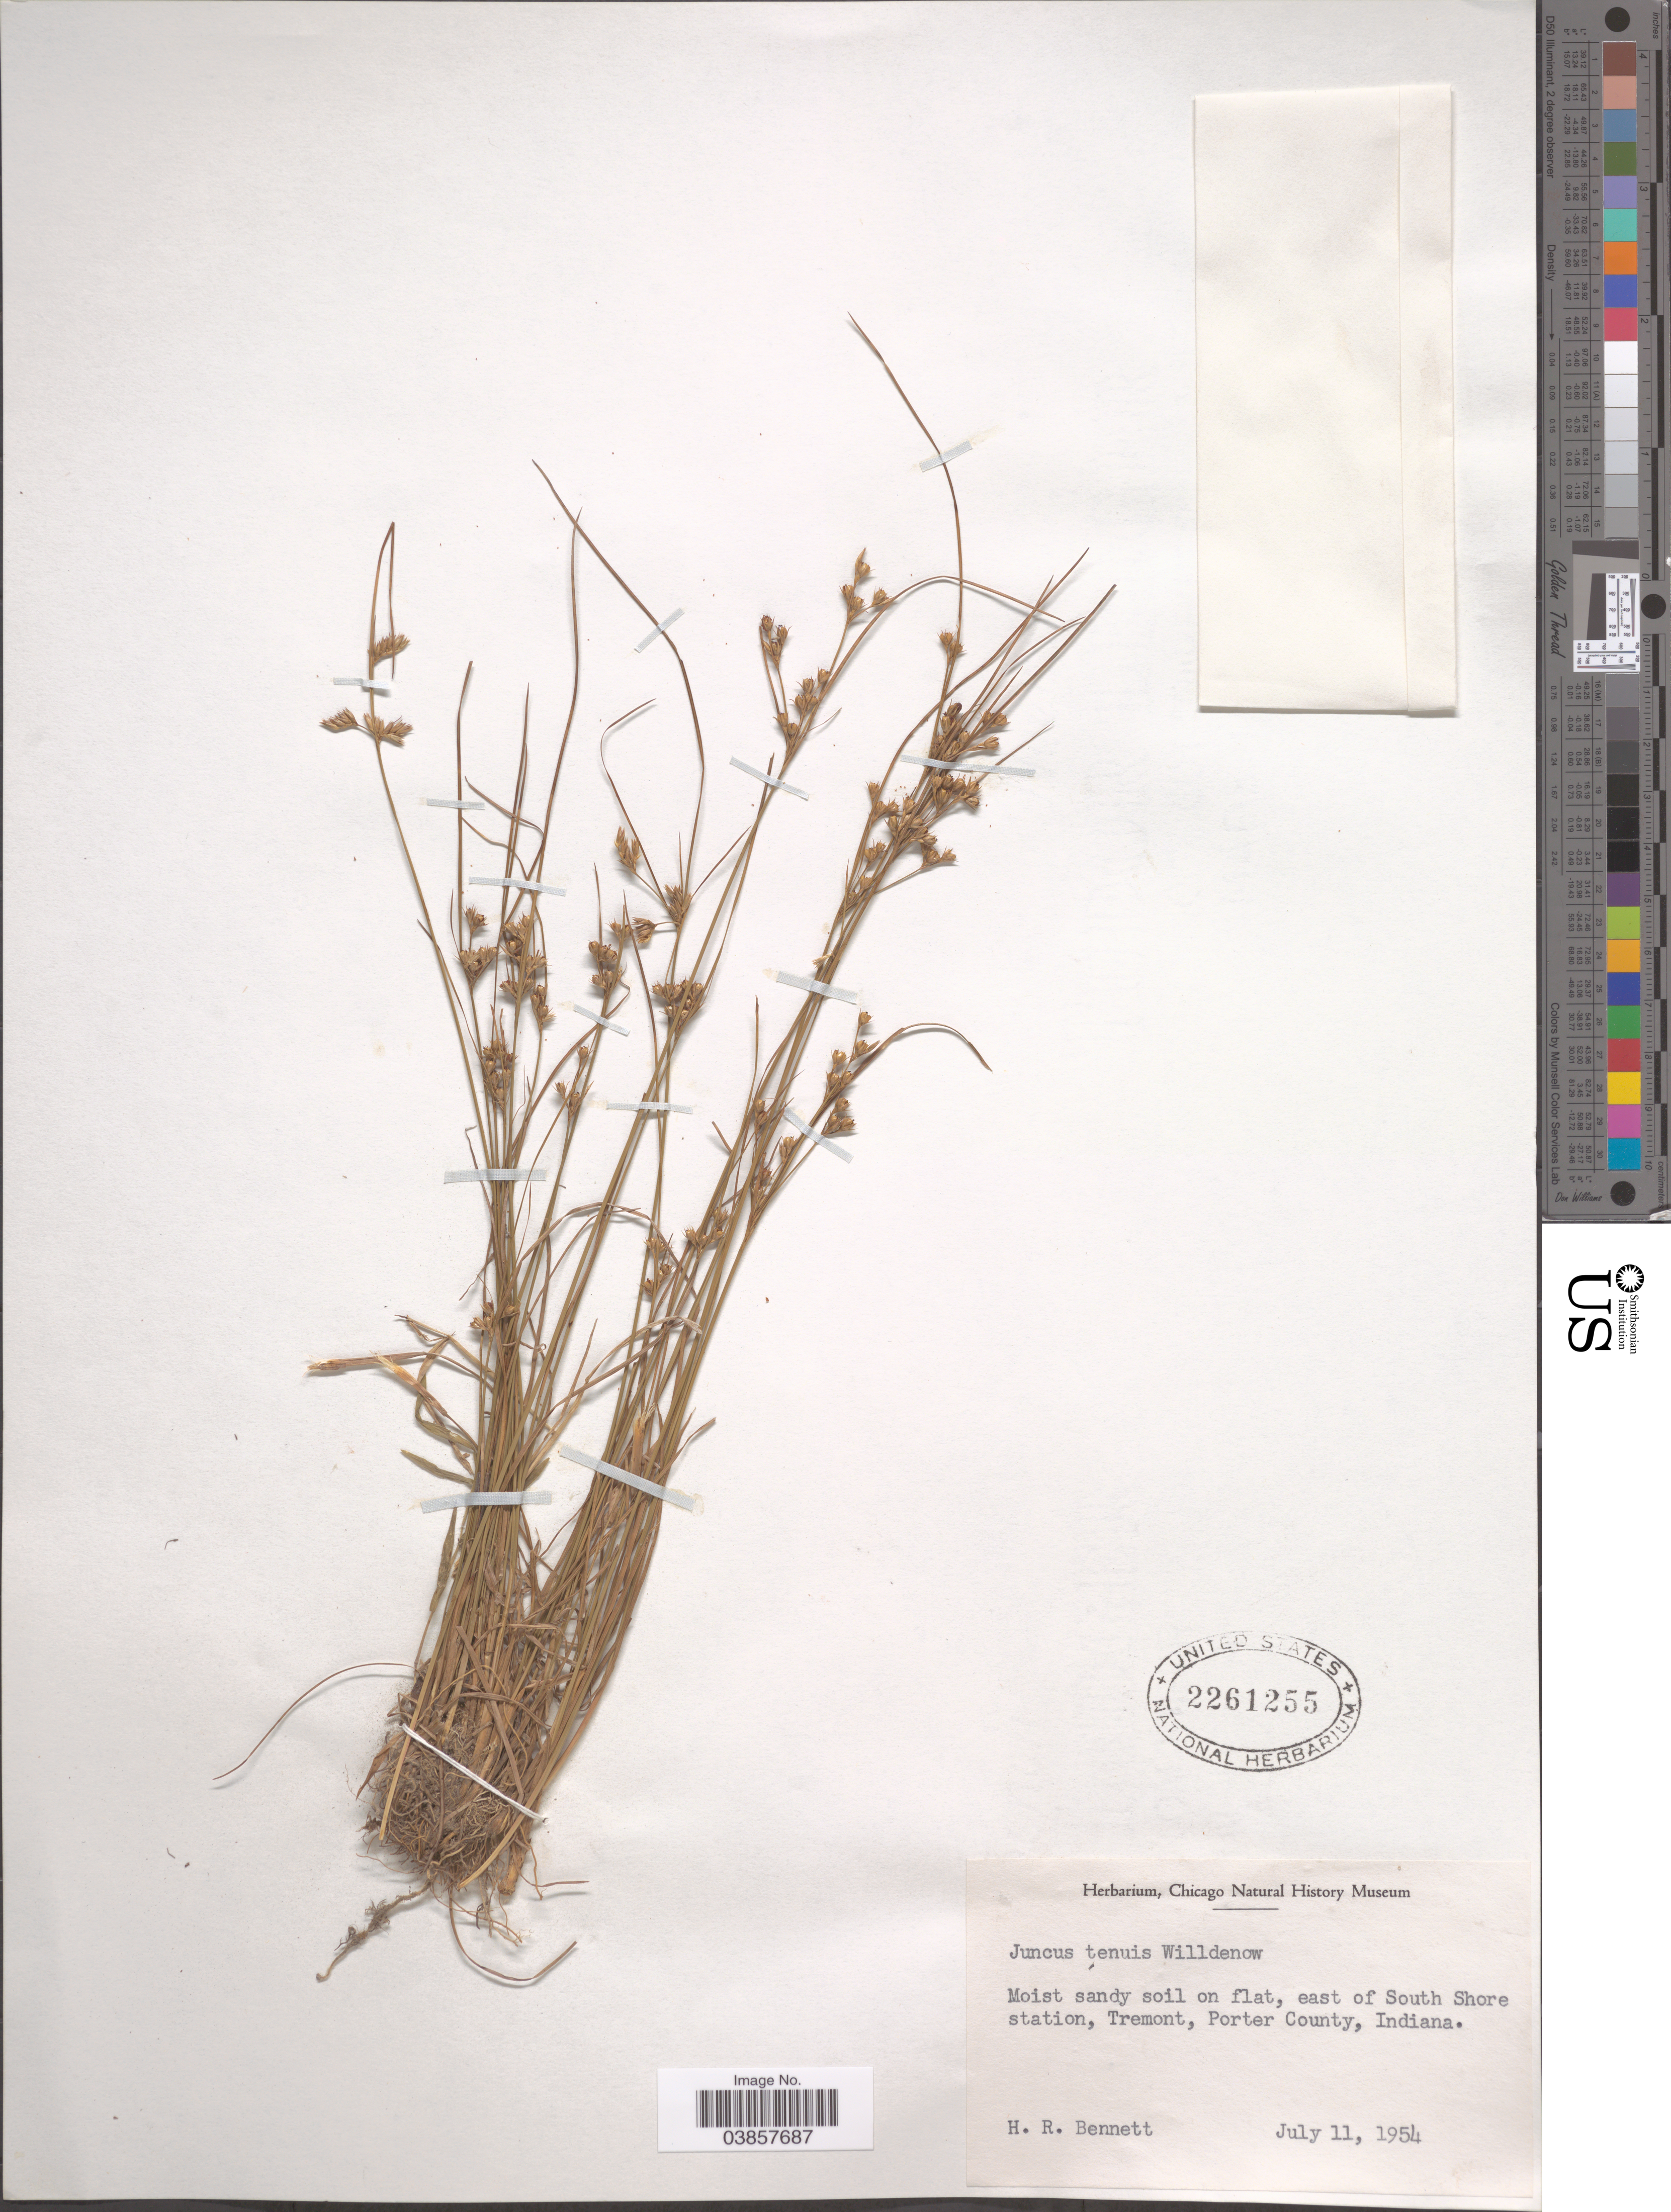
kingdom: Plantae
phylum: Tracheophyta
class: Liliopsida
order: Poales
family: Juncaceae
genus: Juncus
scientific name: Juncus tenuis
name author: Willd.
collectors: H. R. Bennett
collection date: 1954-07-11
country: United States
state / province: Indiana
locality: Moist sandy soil on flat, east of South Shore station, Tremont, Porter County.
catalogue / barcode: US 2261255